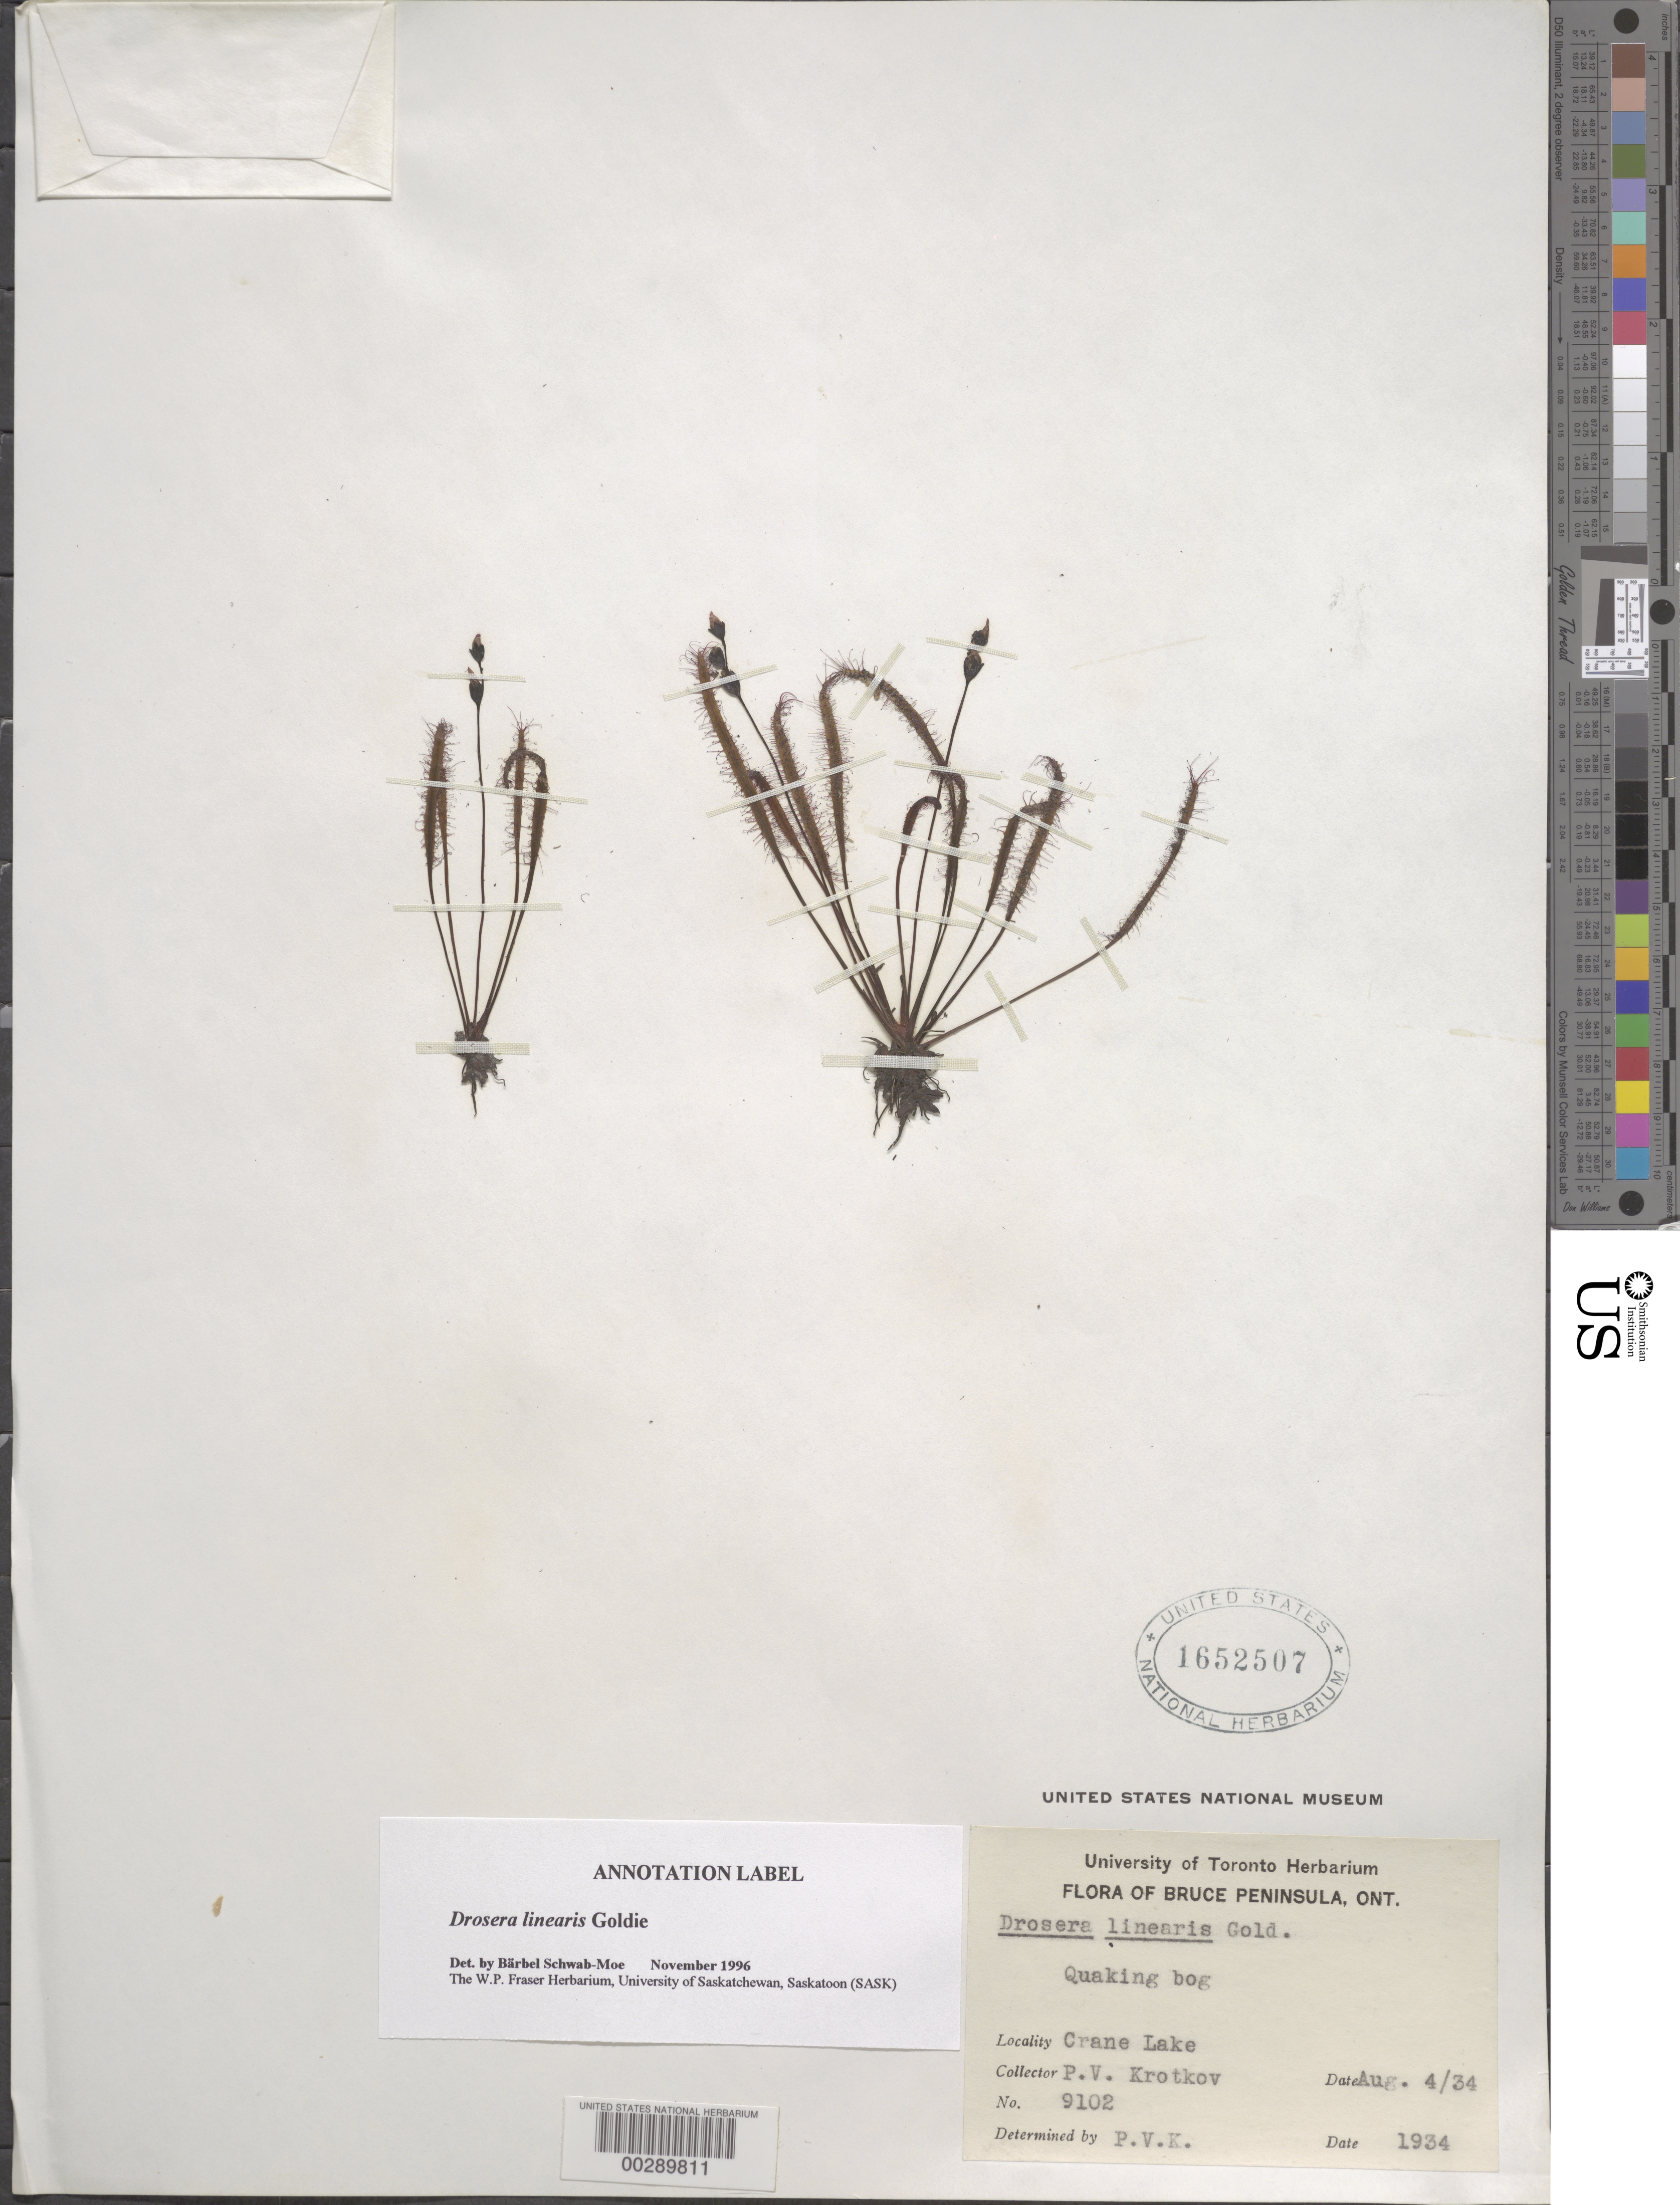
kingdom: Plantae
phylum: Tracheophyta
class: Magnoliopsida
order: Caryophyllales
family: Droseraceae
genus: Drosera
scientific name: Drosera linearis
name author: Goldie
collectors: P. V. Krotkov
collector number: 9102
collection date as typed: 04 Aug 1934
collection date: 1934-08-04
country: Canada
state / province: Ontario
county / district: Bruce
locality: Bruce Peninsula, Crane Lake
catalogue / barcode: US 1652507